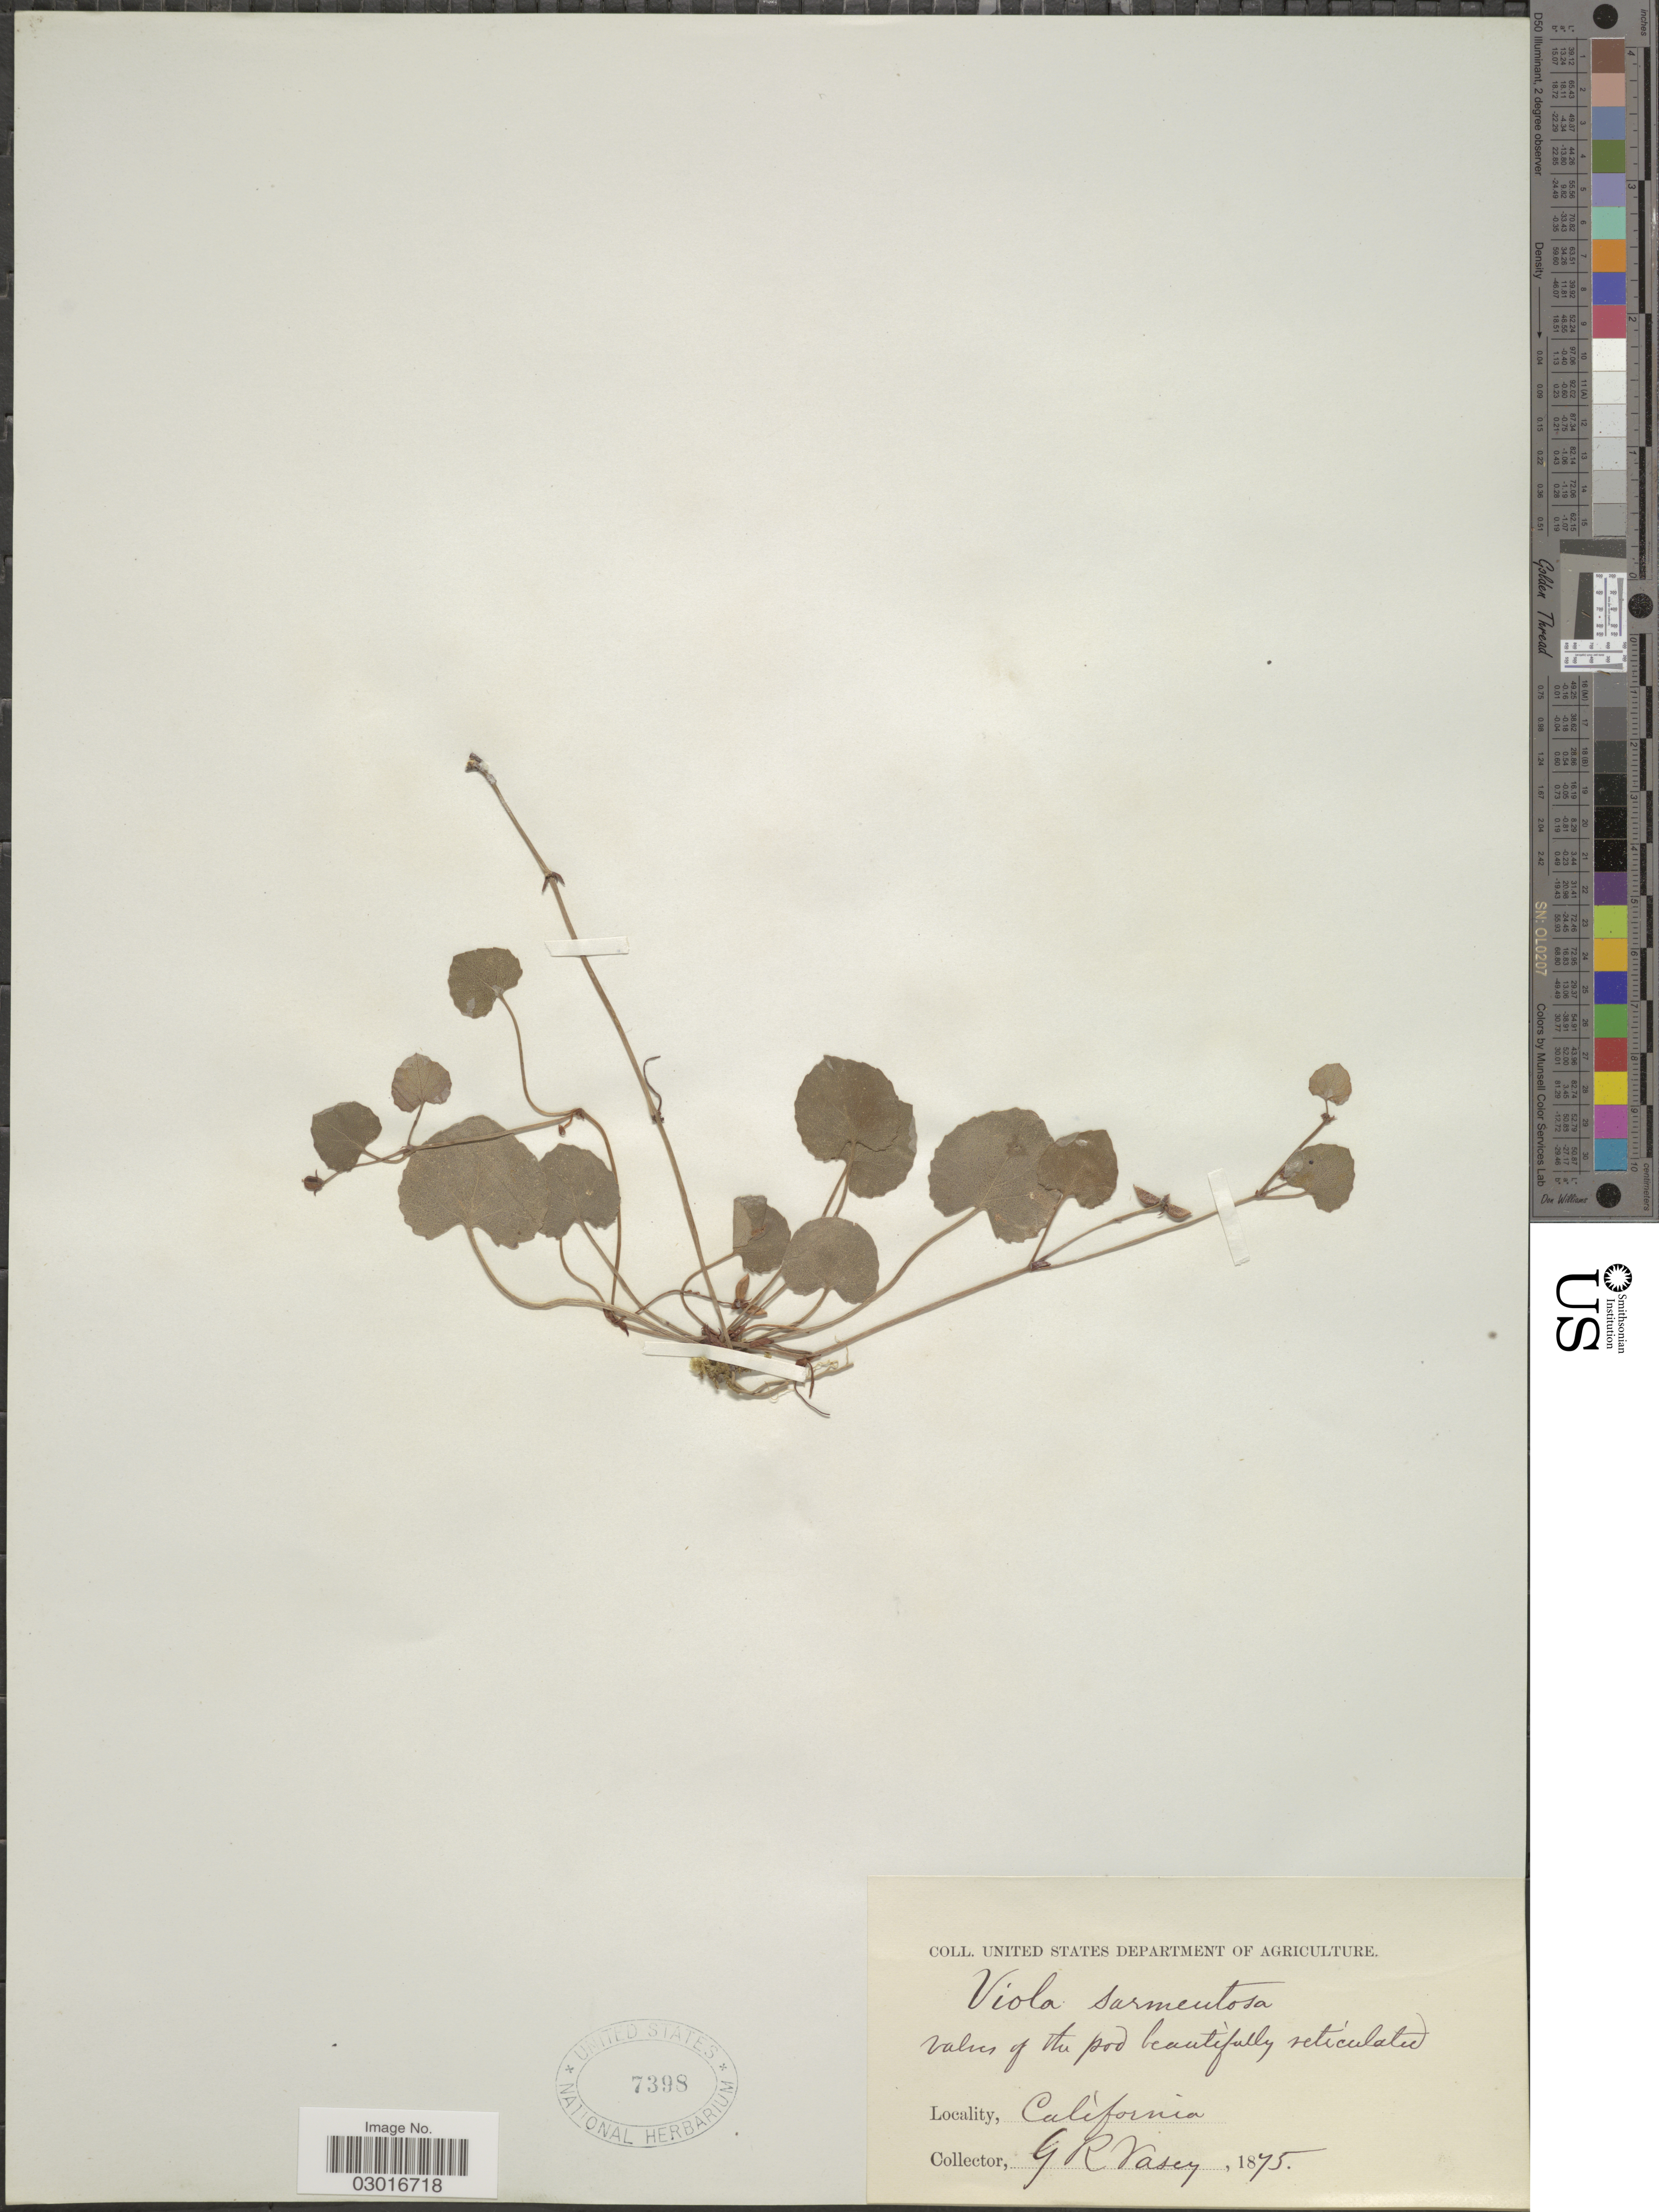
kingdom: Plantae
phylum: Tracheophyta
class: Magnoliopsida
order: Malpighiales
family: Violaceae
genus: Viola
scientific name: Viola sempervirens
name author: Greene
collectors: G. R. Vasey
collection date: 1875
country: United States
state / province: California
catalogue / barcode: US 7398